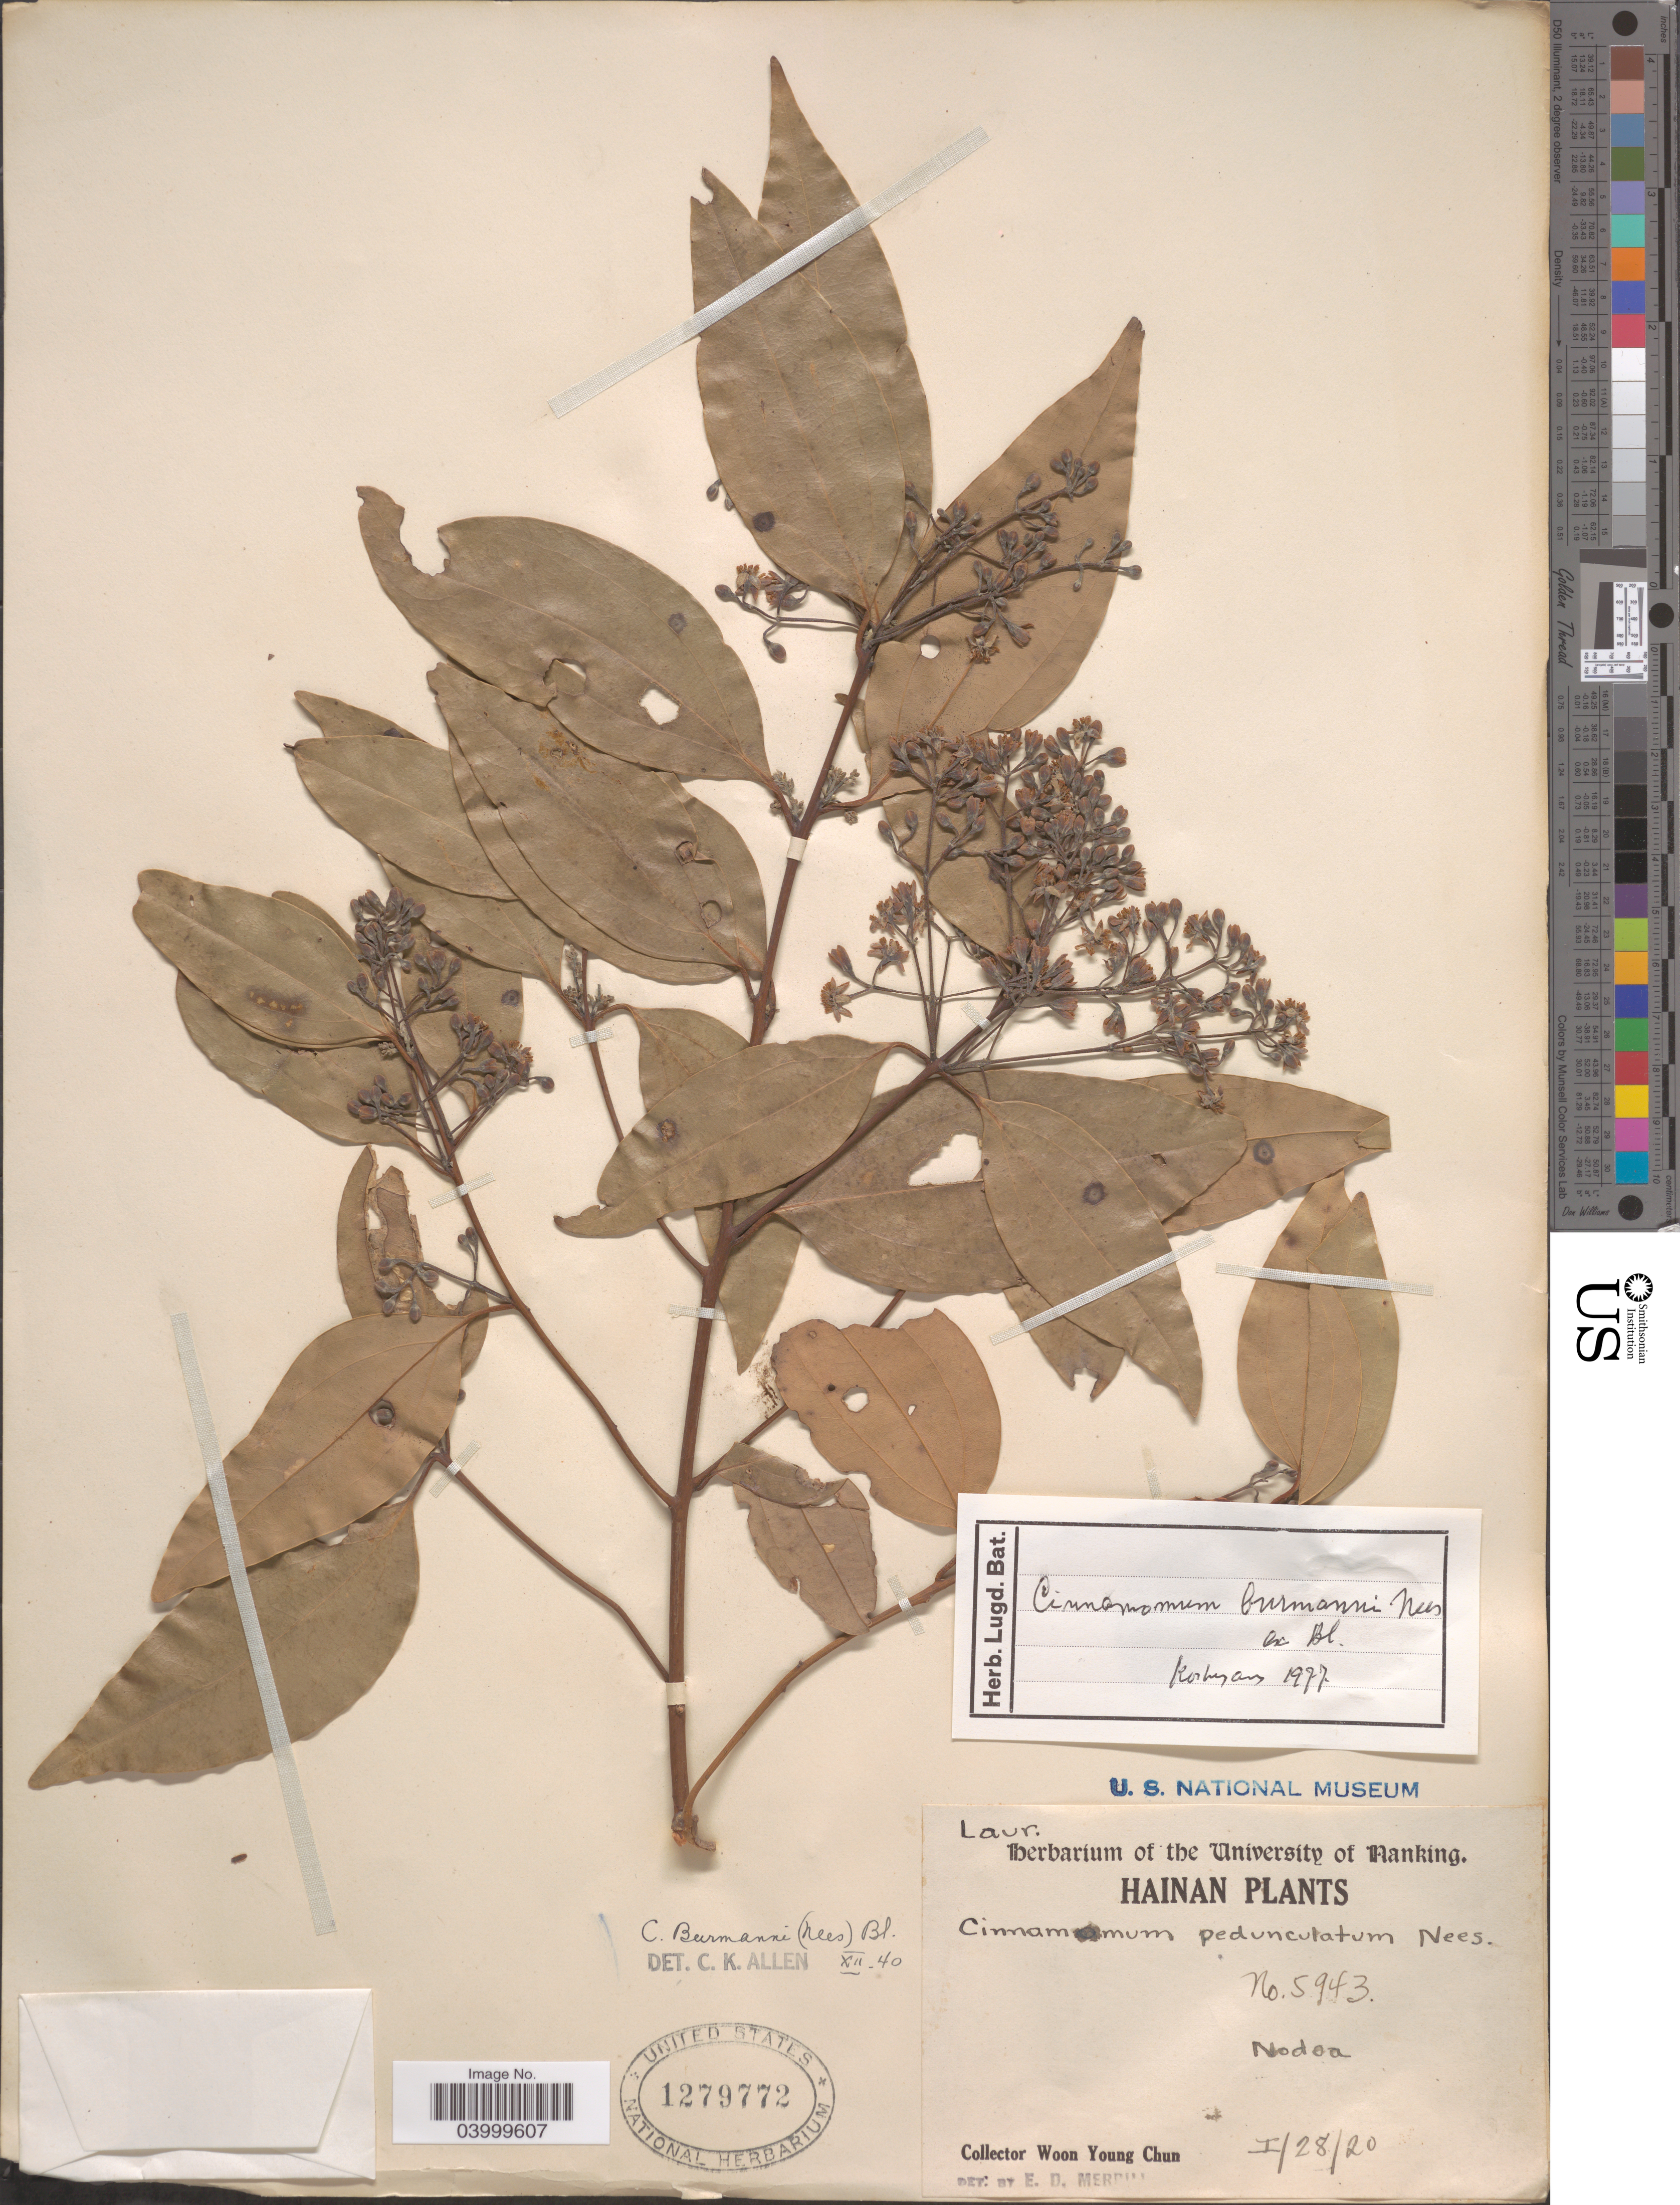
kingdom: Plantae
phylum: Tracheophyta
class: Magnoliopsida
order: Laurales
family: Lauraceae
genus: Cinnamomum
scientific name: Cinnamomum burmannii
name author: (Nees & T. Nees) Blume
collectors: W. Y. Chun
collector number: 5943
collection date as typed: Transcribed d/m/y: 28/1/20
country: China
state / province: Hainan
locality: Nodoa.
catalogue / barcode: US 1279772